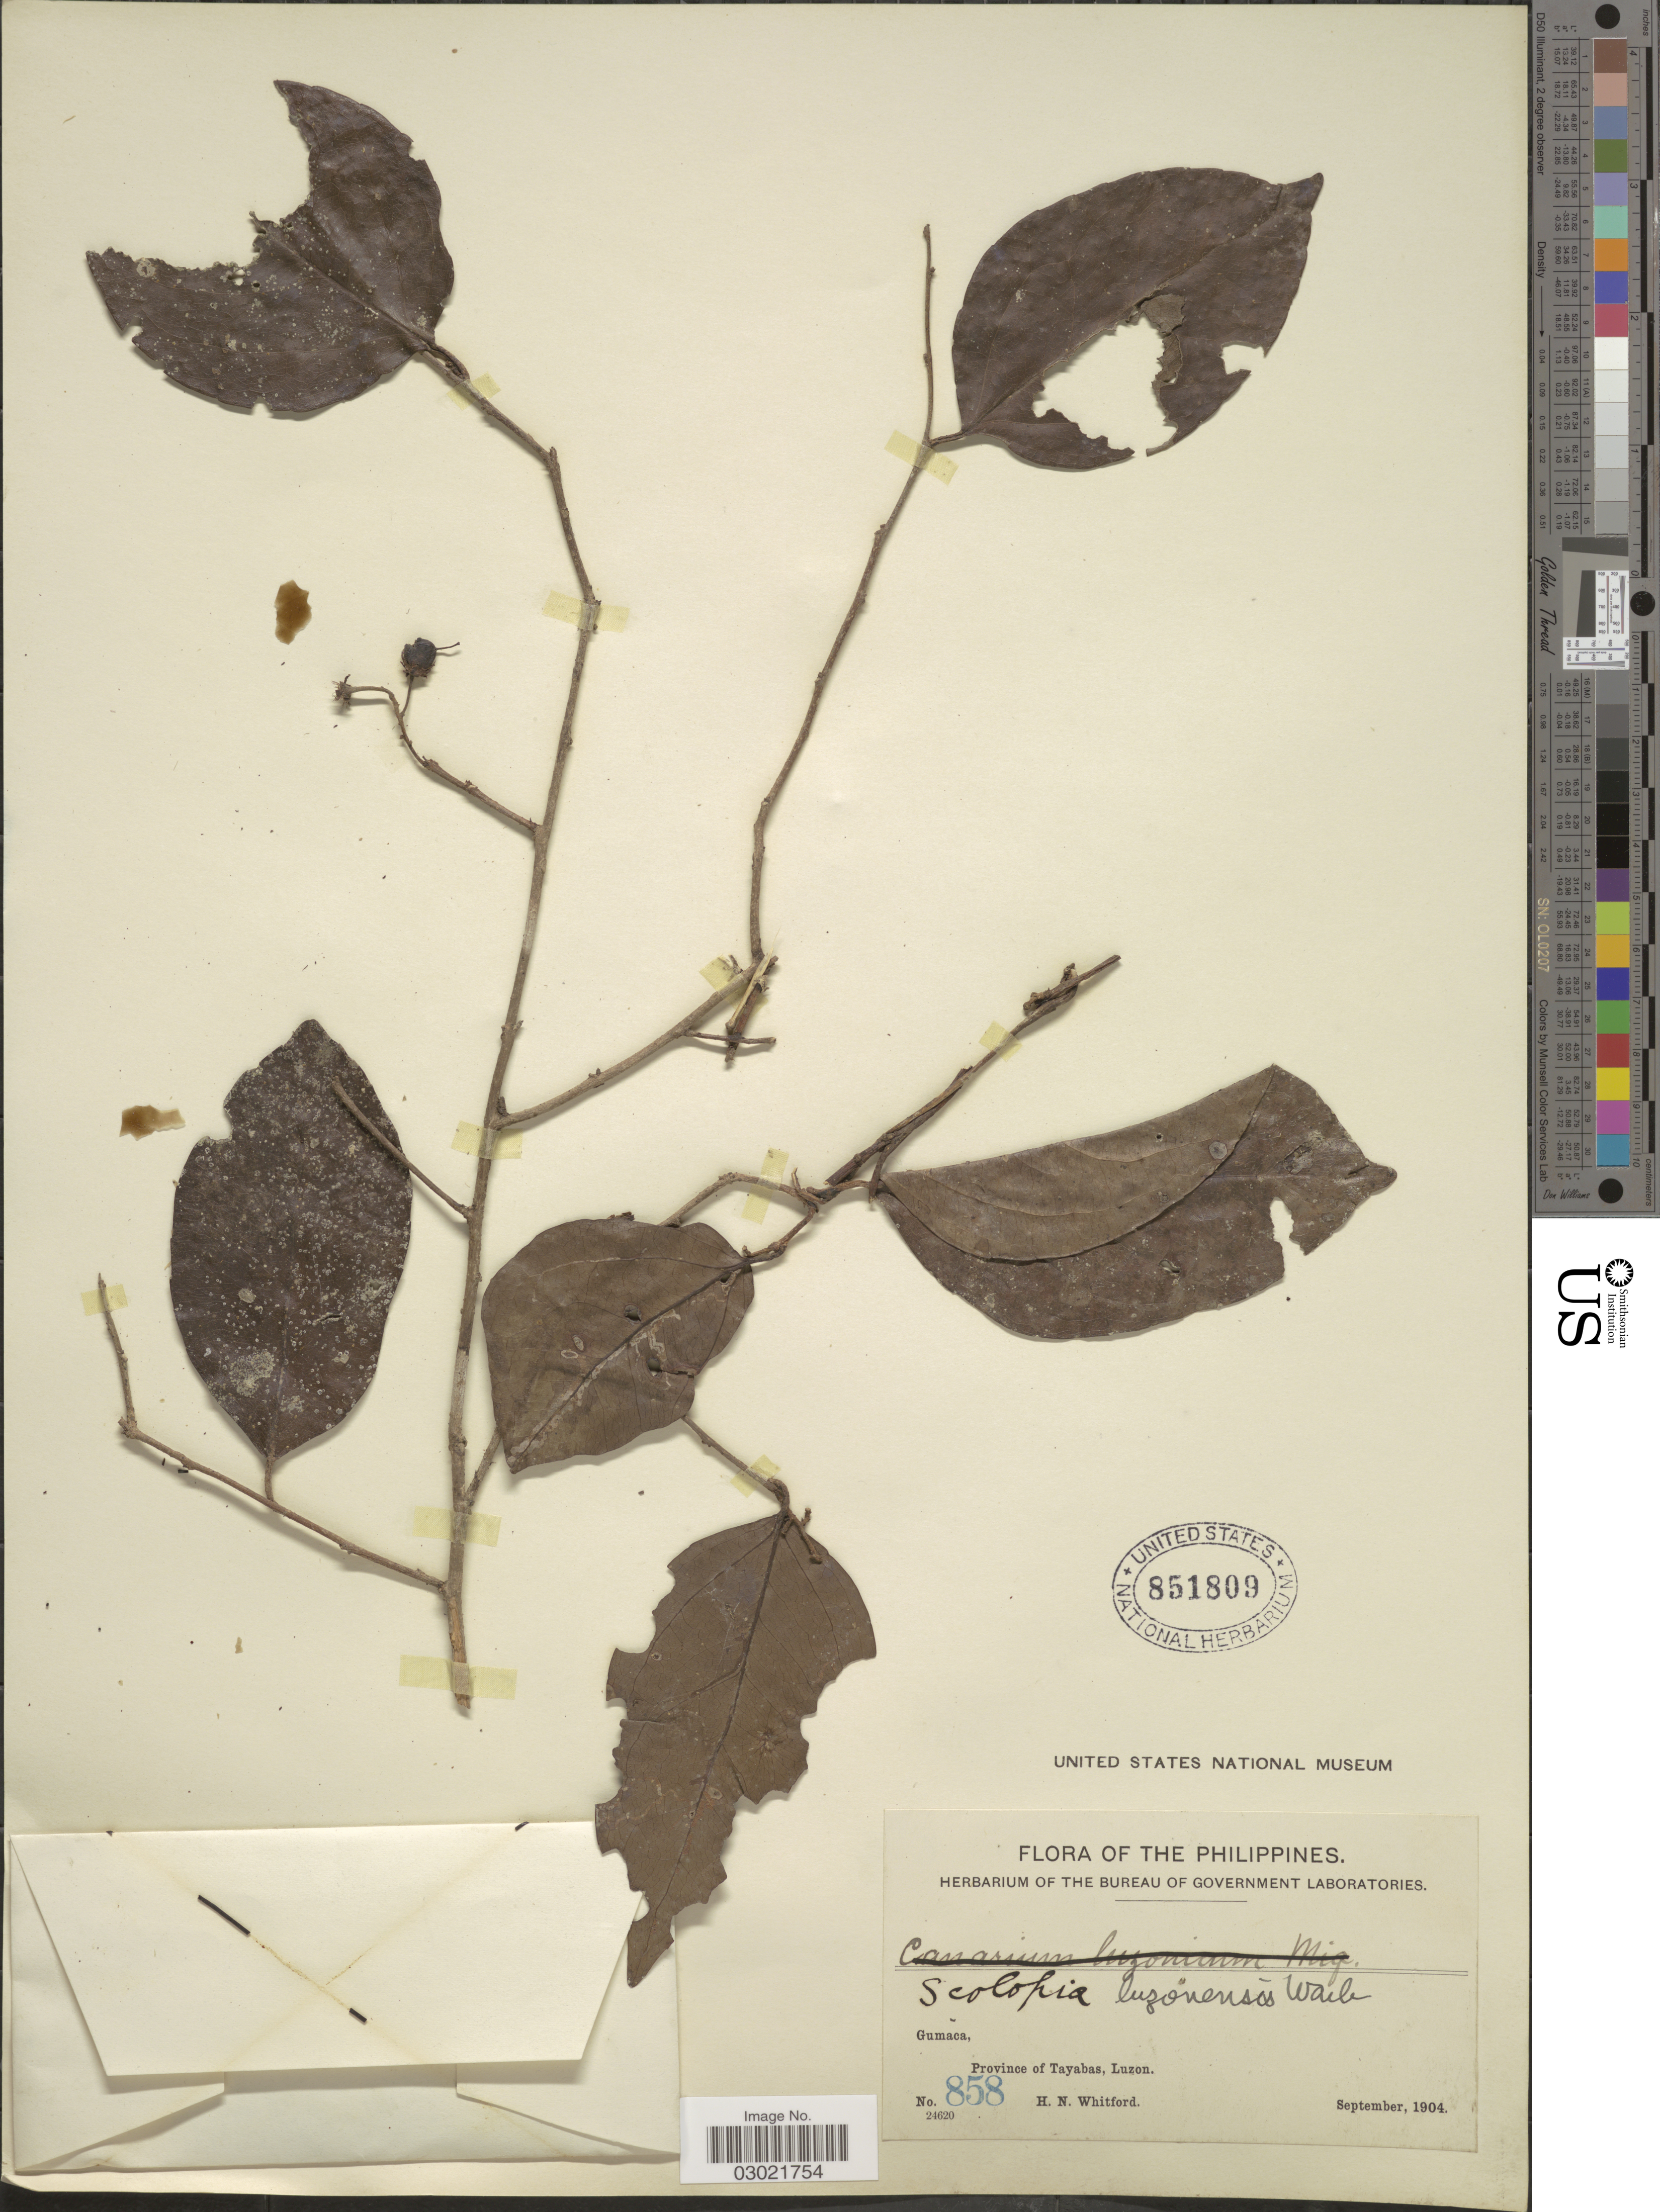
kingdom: Plantae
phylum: Tracheophyta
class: Magnoliopsida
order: Malpighiales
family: Salicaceae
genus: Scolopia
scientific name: Scolopia luzonensis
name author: (C. Presl) Warb.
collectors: H. N. Whitford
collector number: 858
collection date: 1904-09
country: Philippines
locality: Gumaca, Province of Tayabas, Luzon.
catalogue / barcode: US 851809